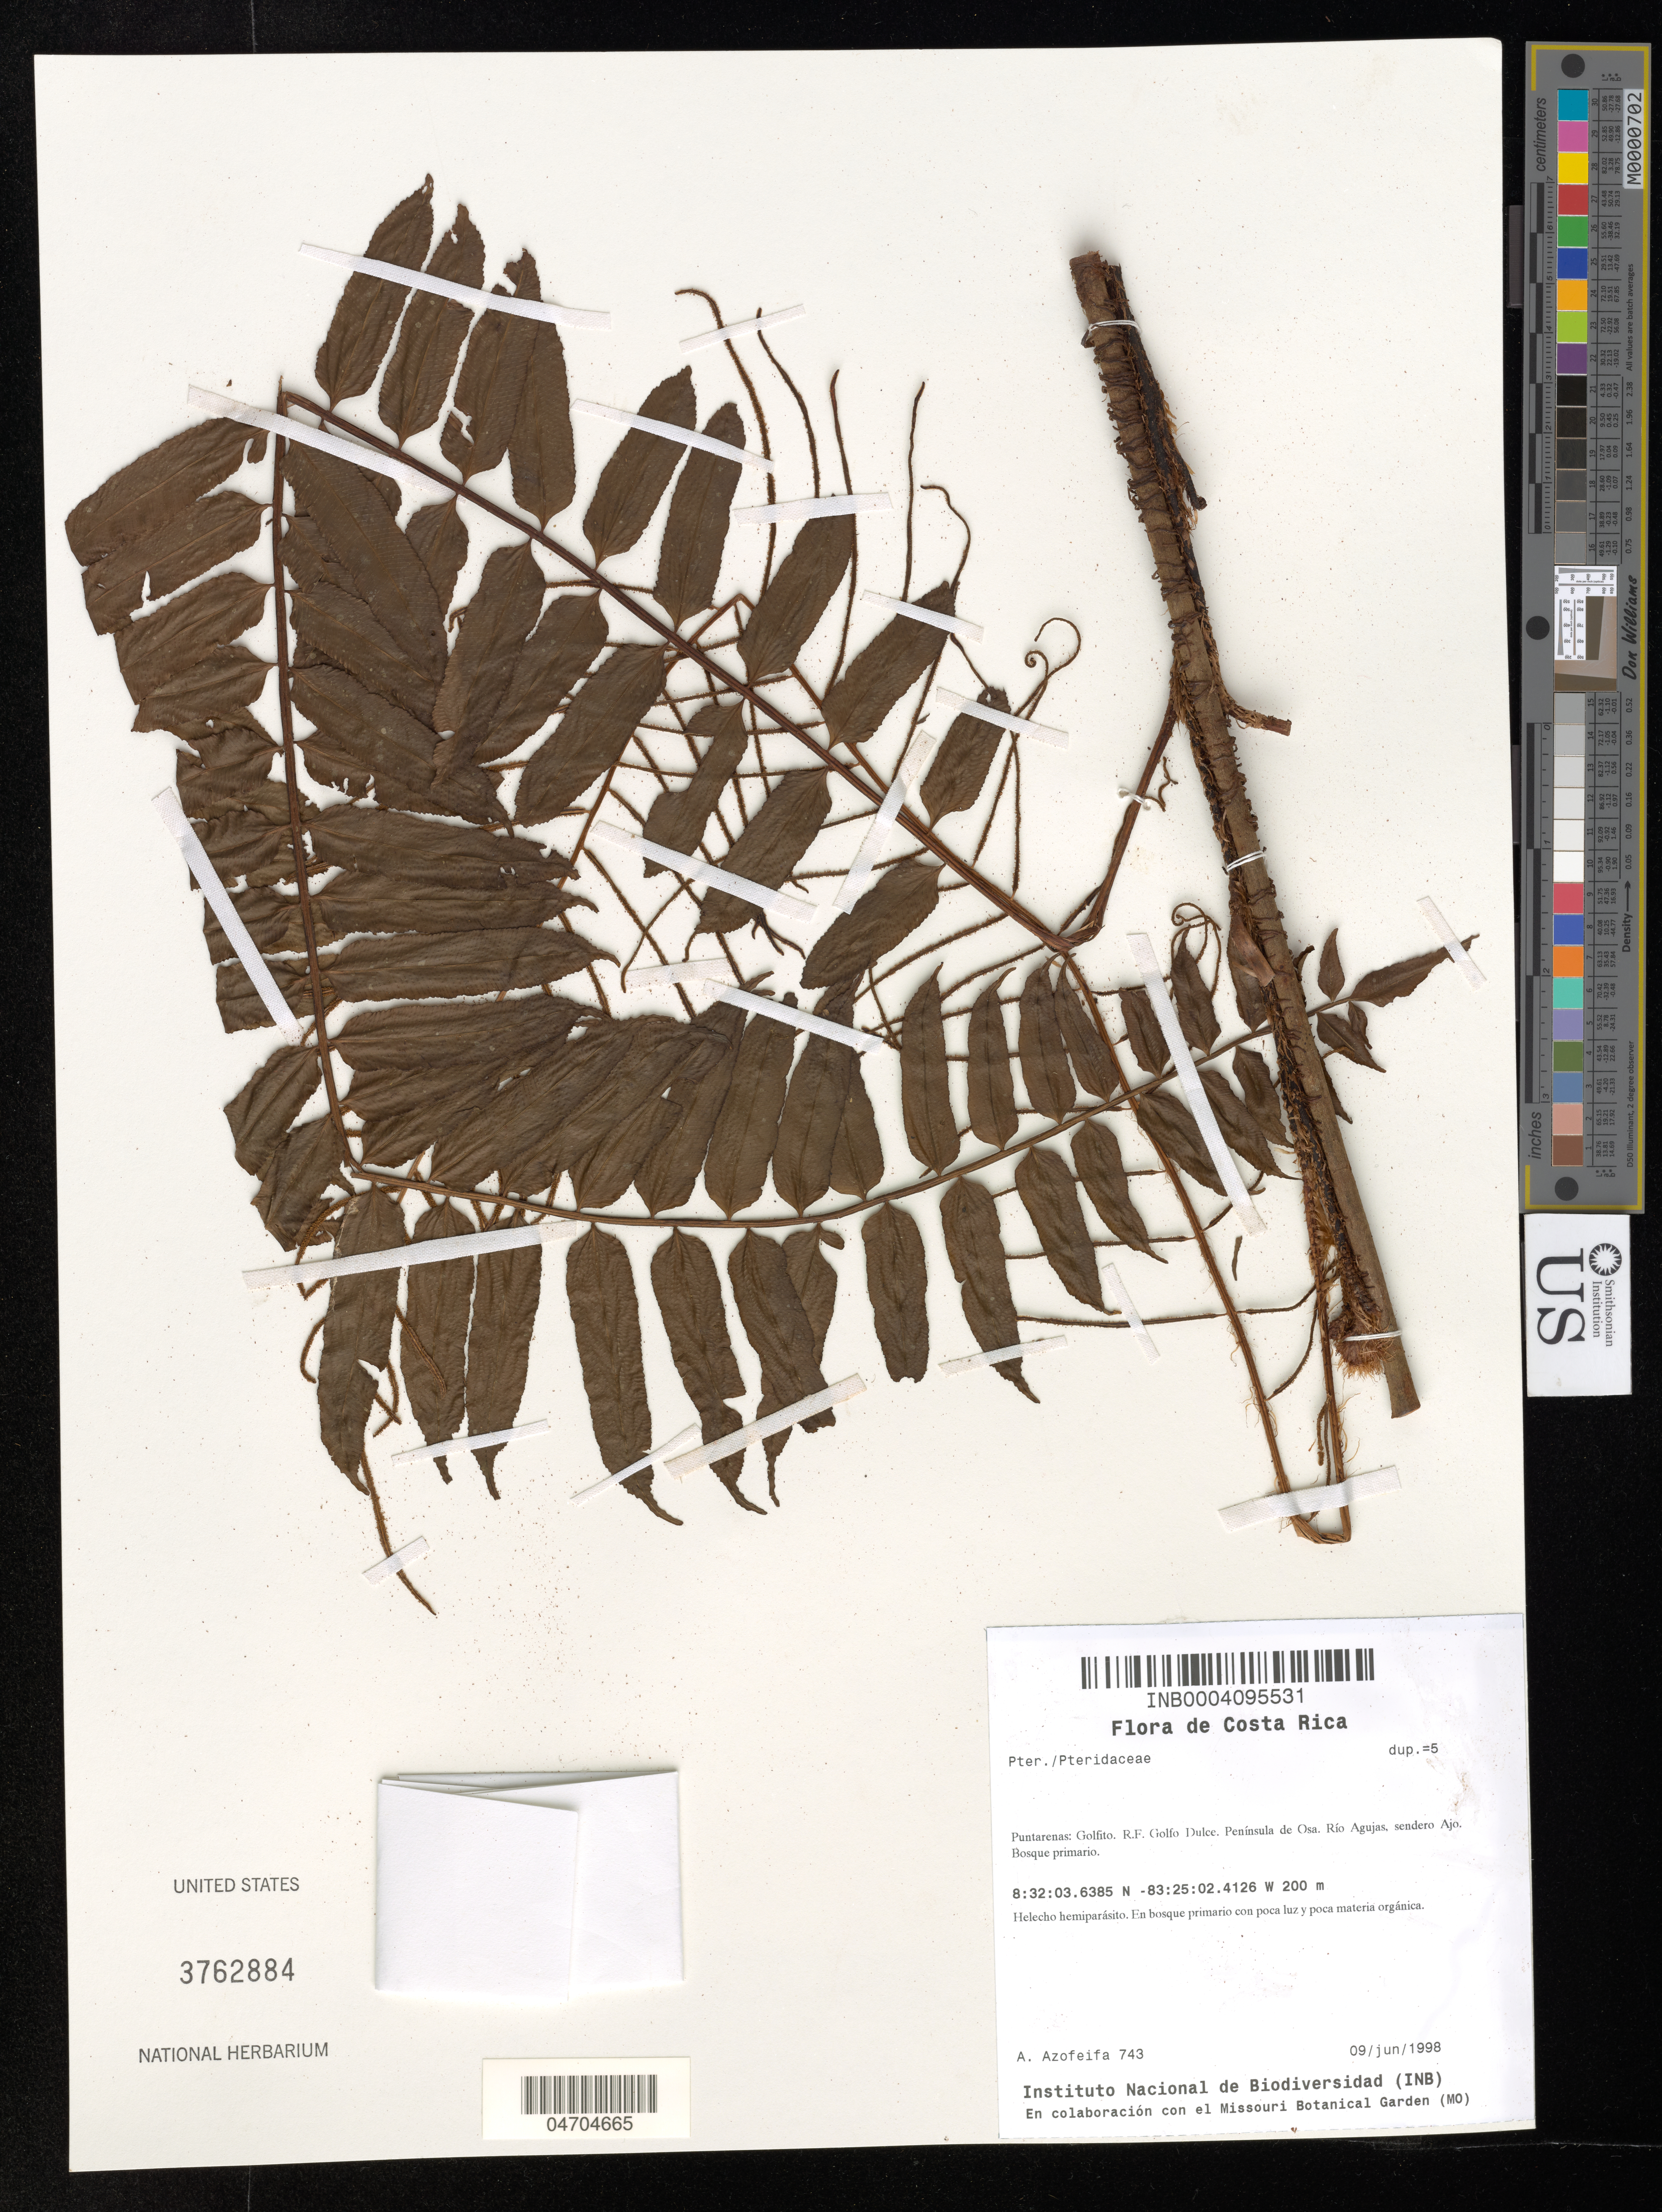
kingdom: Plantae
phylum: Tracheophyta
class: Polypodiopsida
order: Polypodiales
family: Pteridaceae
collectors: A. Azofeifa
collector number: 743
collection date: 1998-06-09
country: Costa Rica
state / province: Puntarenas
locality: Golfito. R. F. Golfo Dulce. Península de Osa. Río Agujas, sendero Ajo.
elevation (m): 200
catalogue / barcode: US 3762884